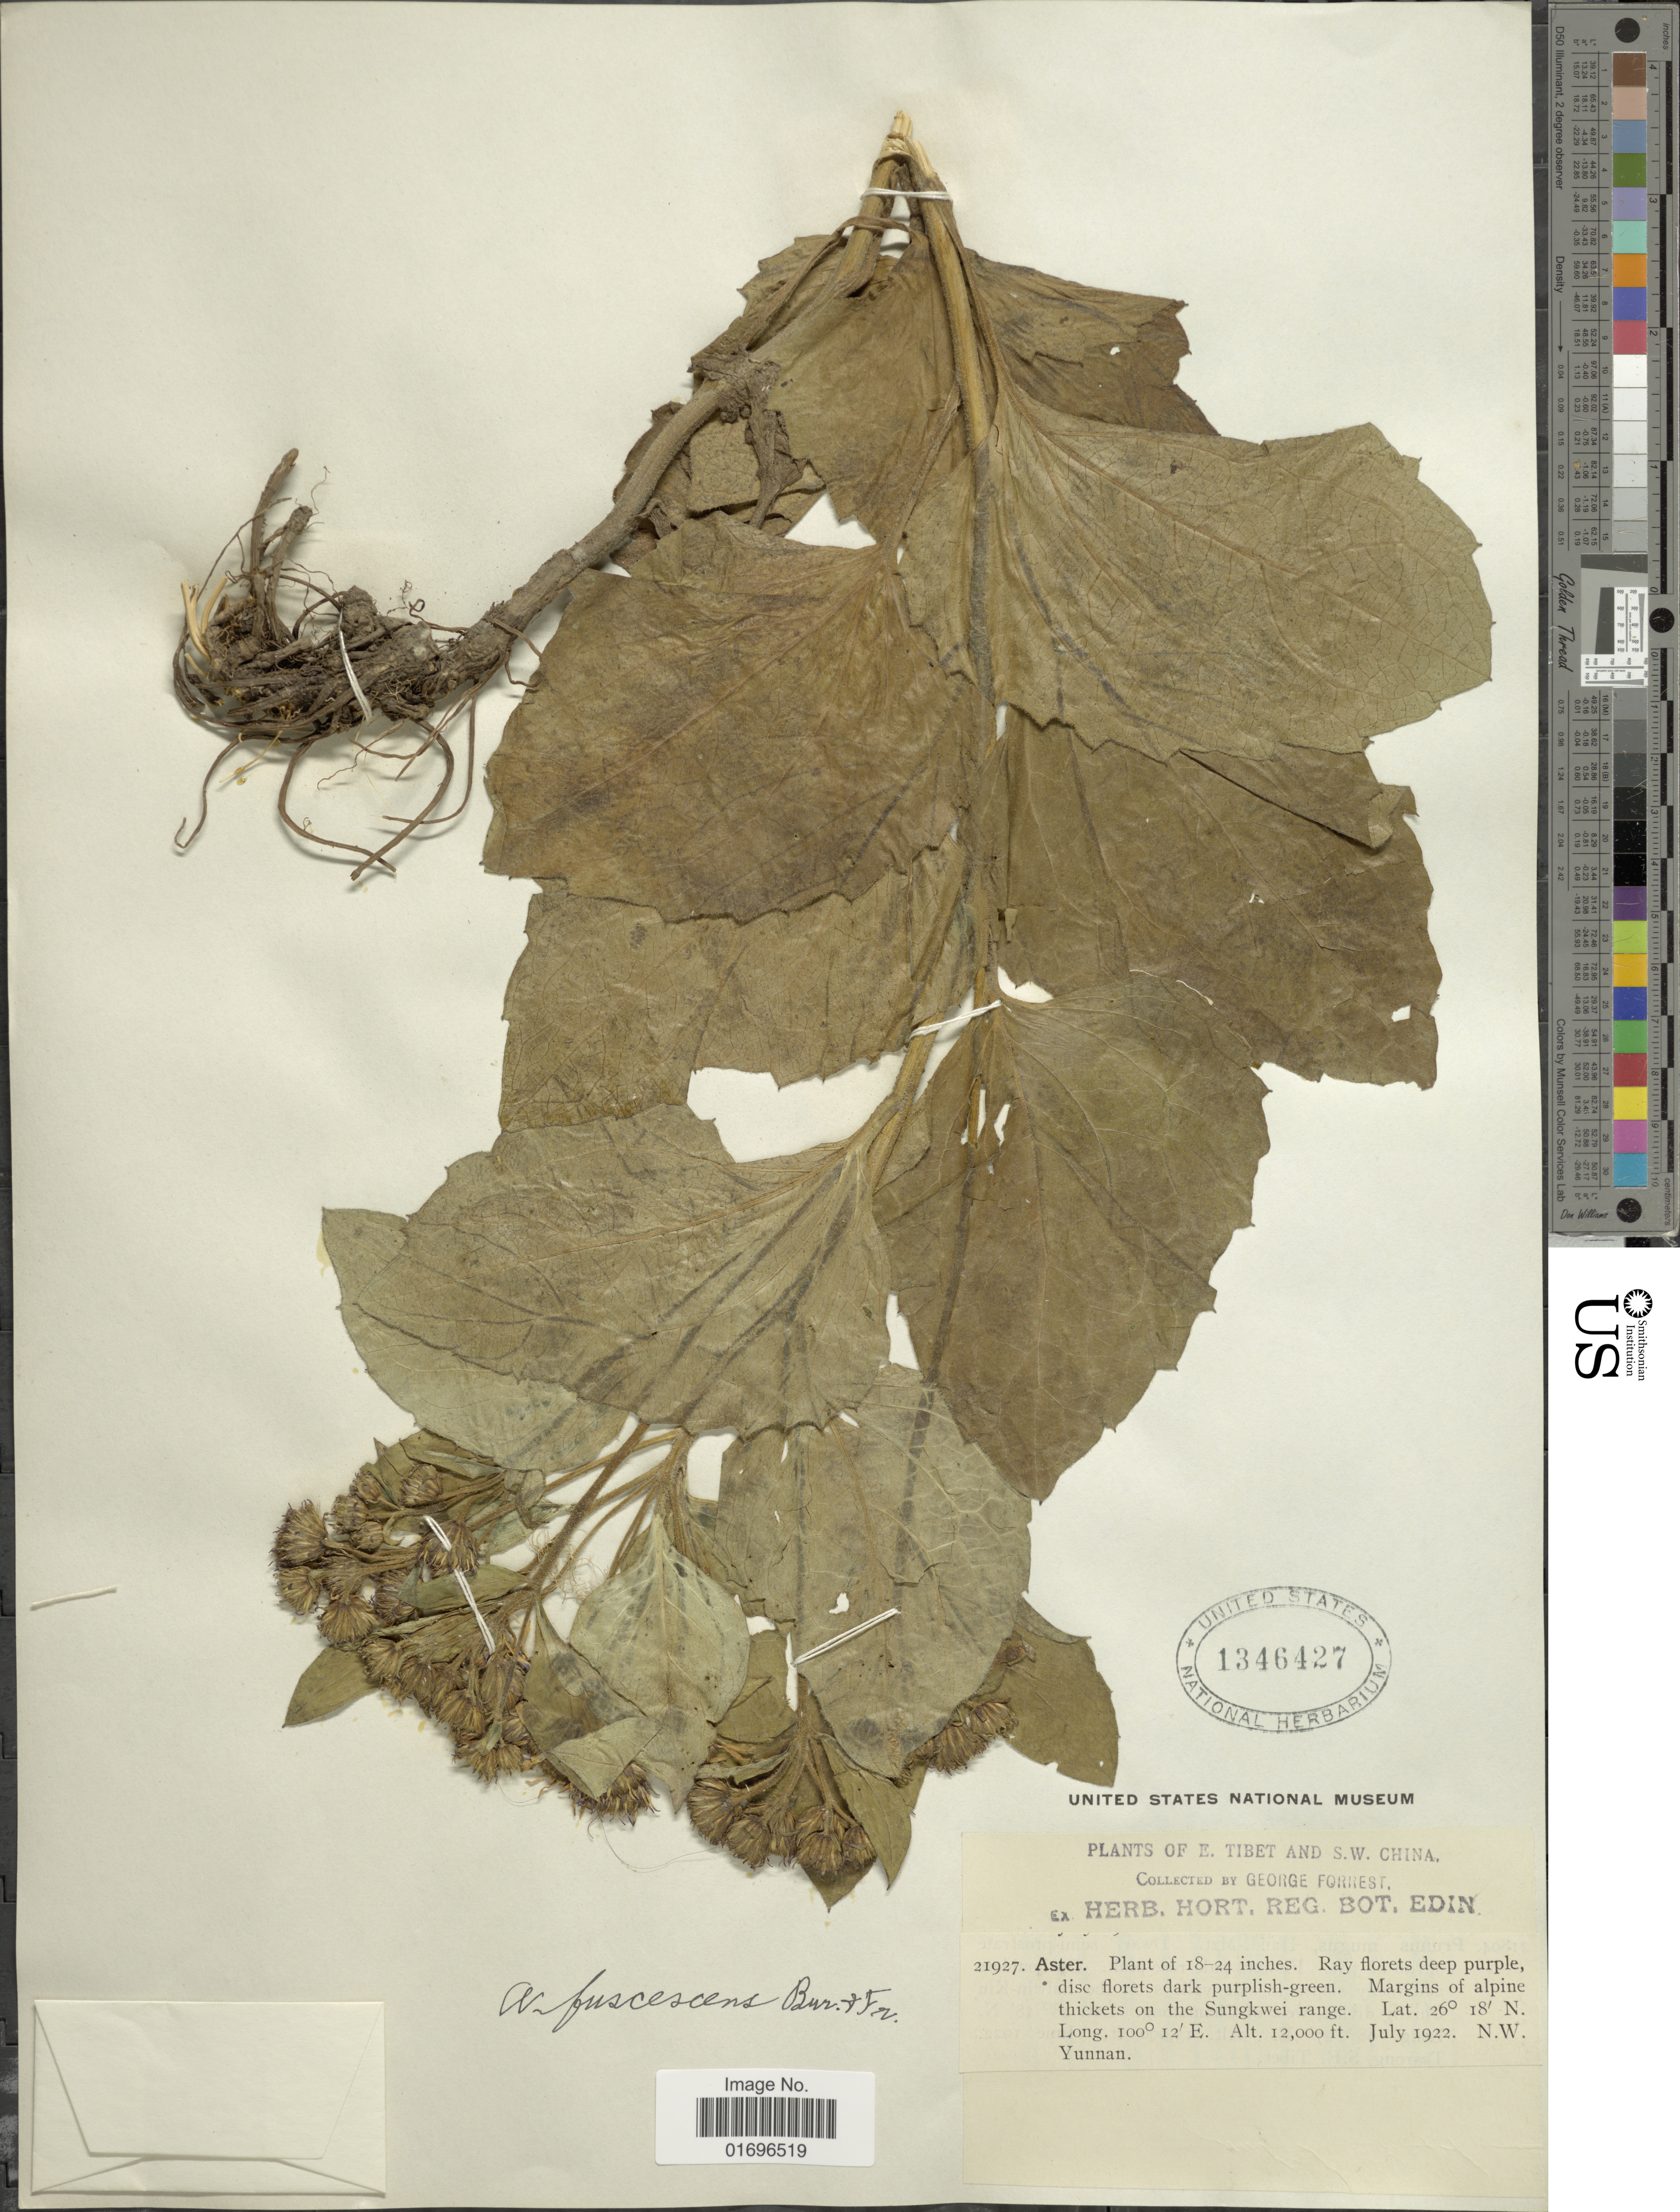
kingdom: Plantae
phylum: Tracheophyta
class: Magnoliopsida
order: Asterales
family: Asteraceae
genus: Aster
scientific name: Aster fuscescens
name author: Bureau & Franch.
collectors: G. Forrest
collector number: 21927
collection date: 1922-07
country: China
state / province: Yunnan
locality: E. Tibet and S.W. China. Margins of alpine thickets on the Sungkwei range. N.W. Yunnan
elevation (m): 3658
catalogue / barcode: US 1346427